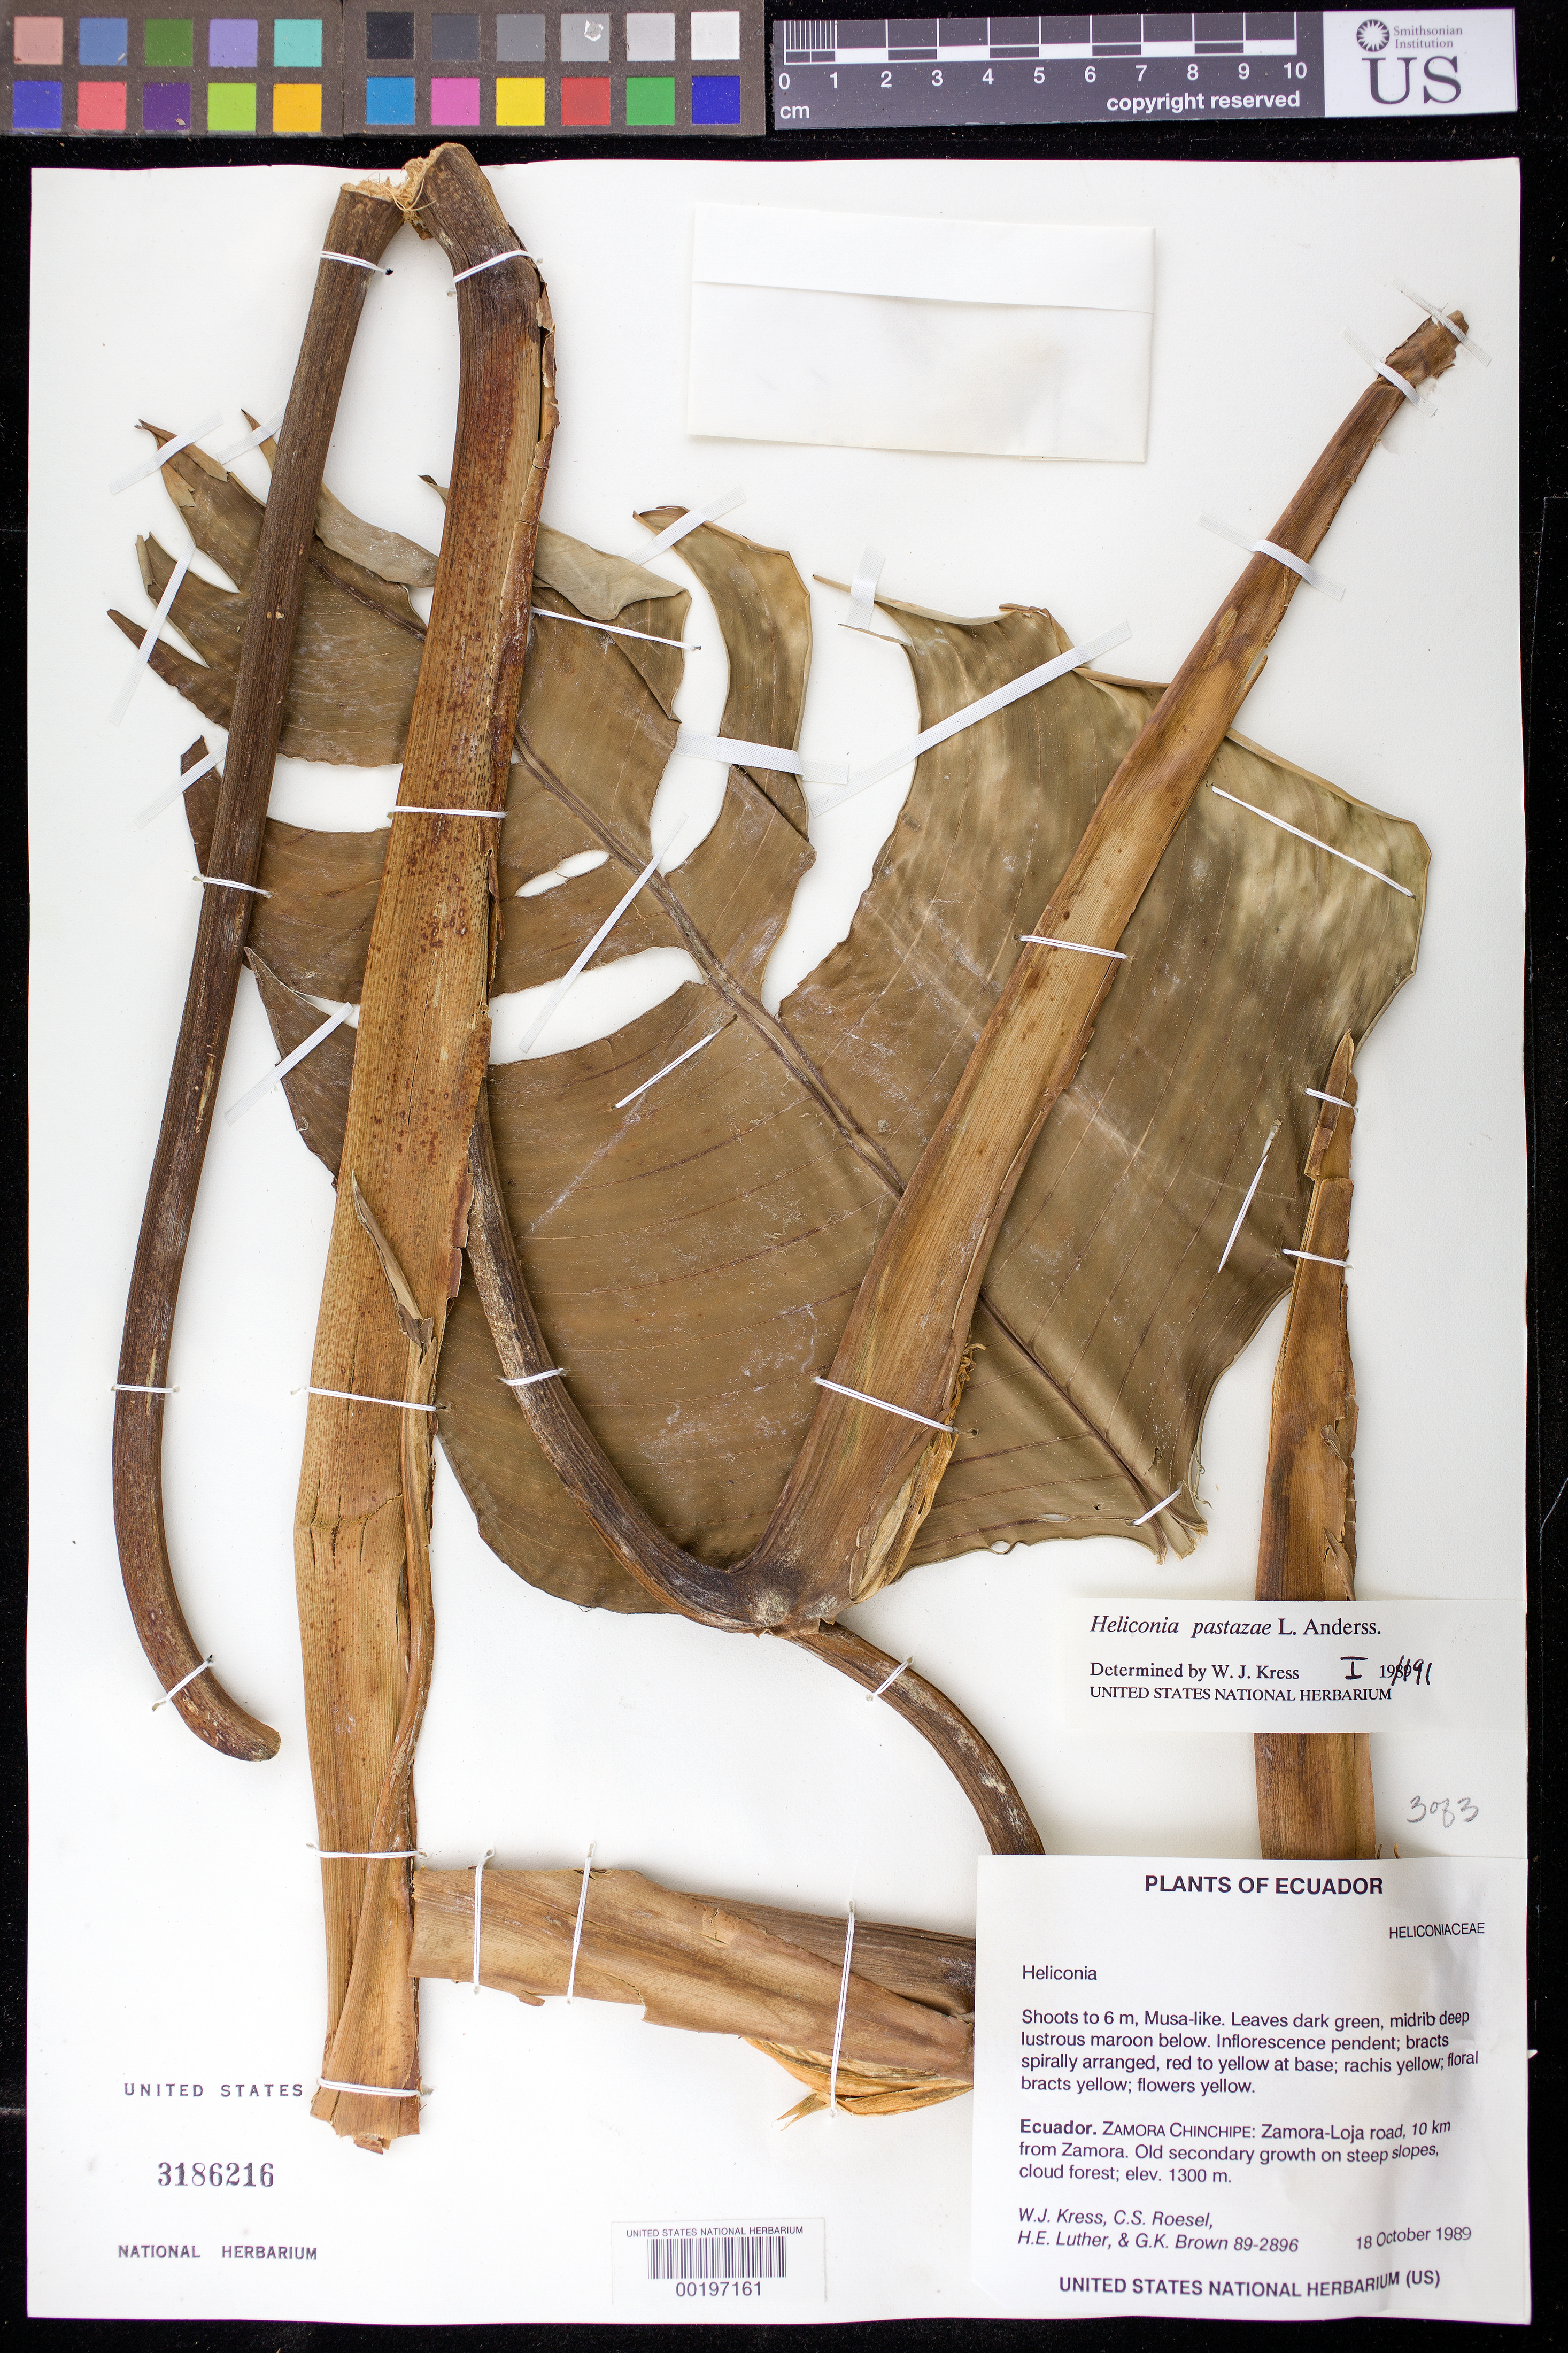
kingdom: Plantae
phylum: Tracheophyta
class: Liliopsida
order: Zingiberales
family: Heliconiaceae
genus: Heliconia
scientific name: Heliconia pastazae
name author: L. Andersson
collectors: W. J. Kress, C. S. Roesel, Harry E. Luther & G. K. Brown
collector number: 89-2896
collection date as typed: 18 Oct 1989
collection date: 1989-10-18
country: Ecuador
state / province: Zamora-Chinchipe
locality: Zamora-Loja road, 10 km from Zamora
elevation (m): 1300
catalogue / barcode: US 3186216